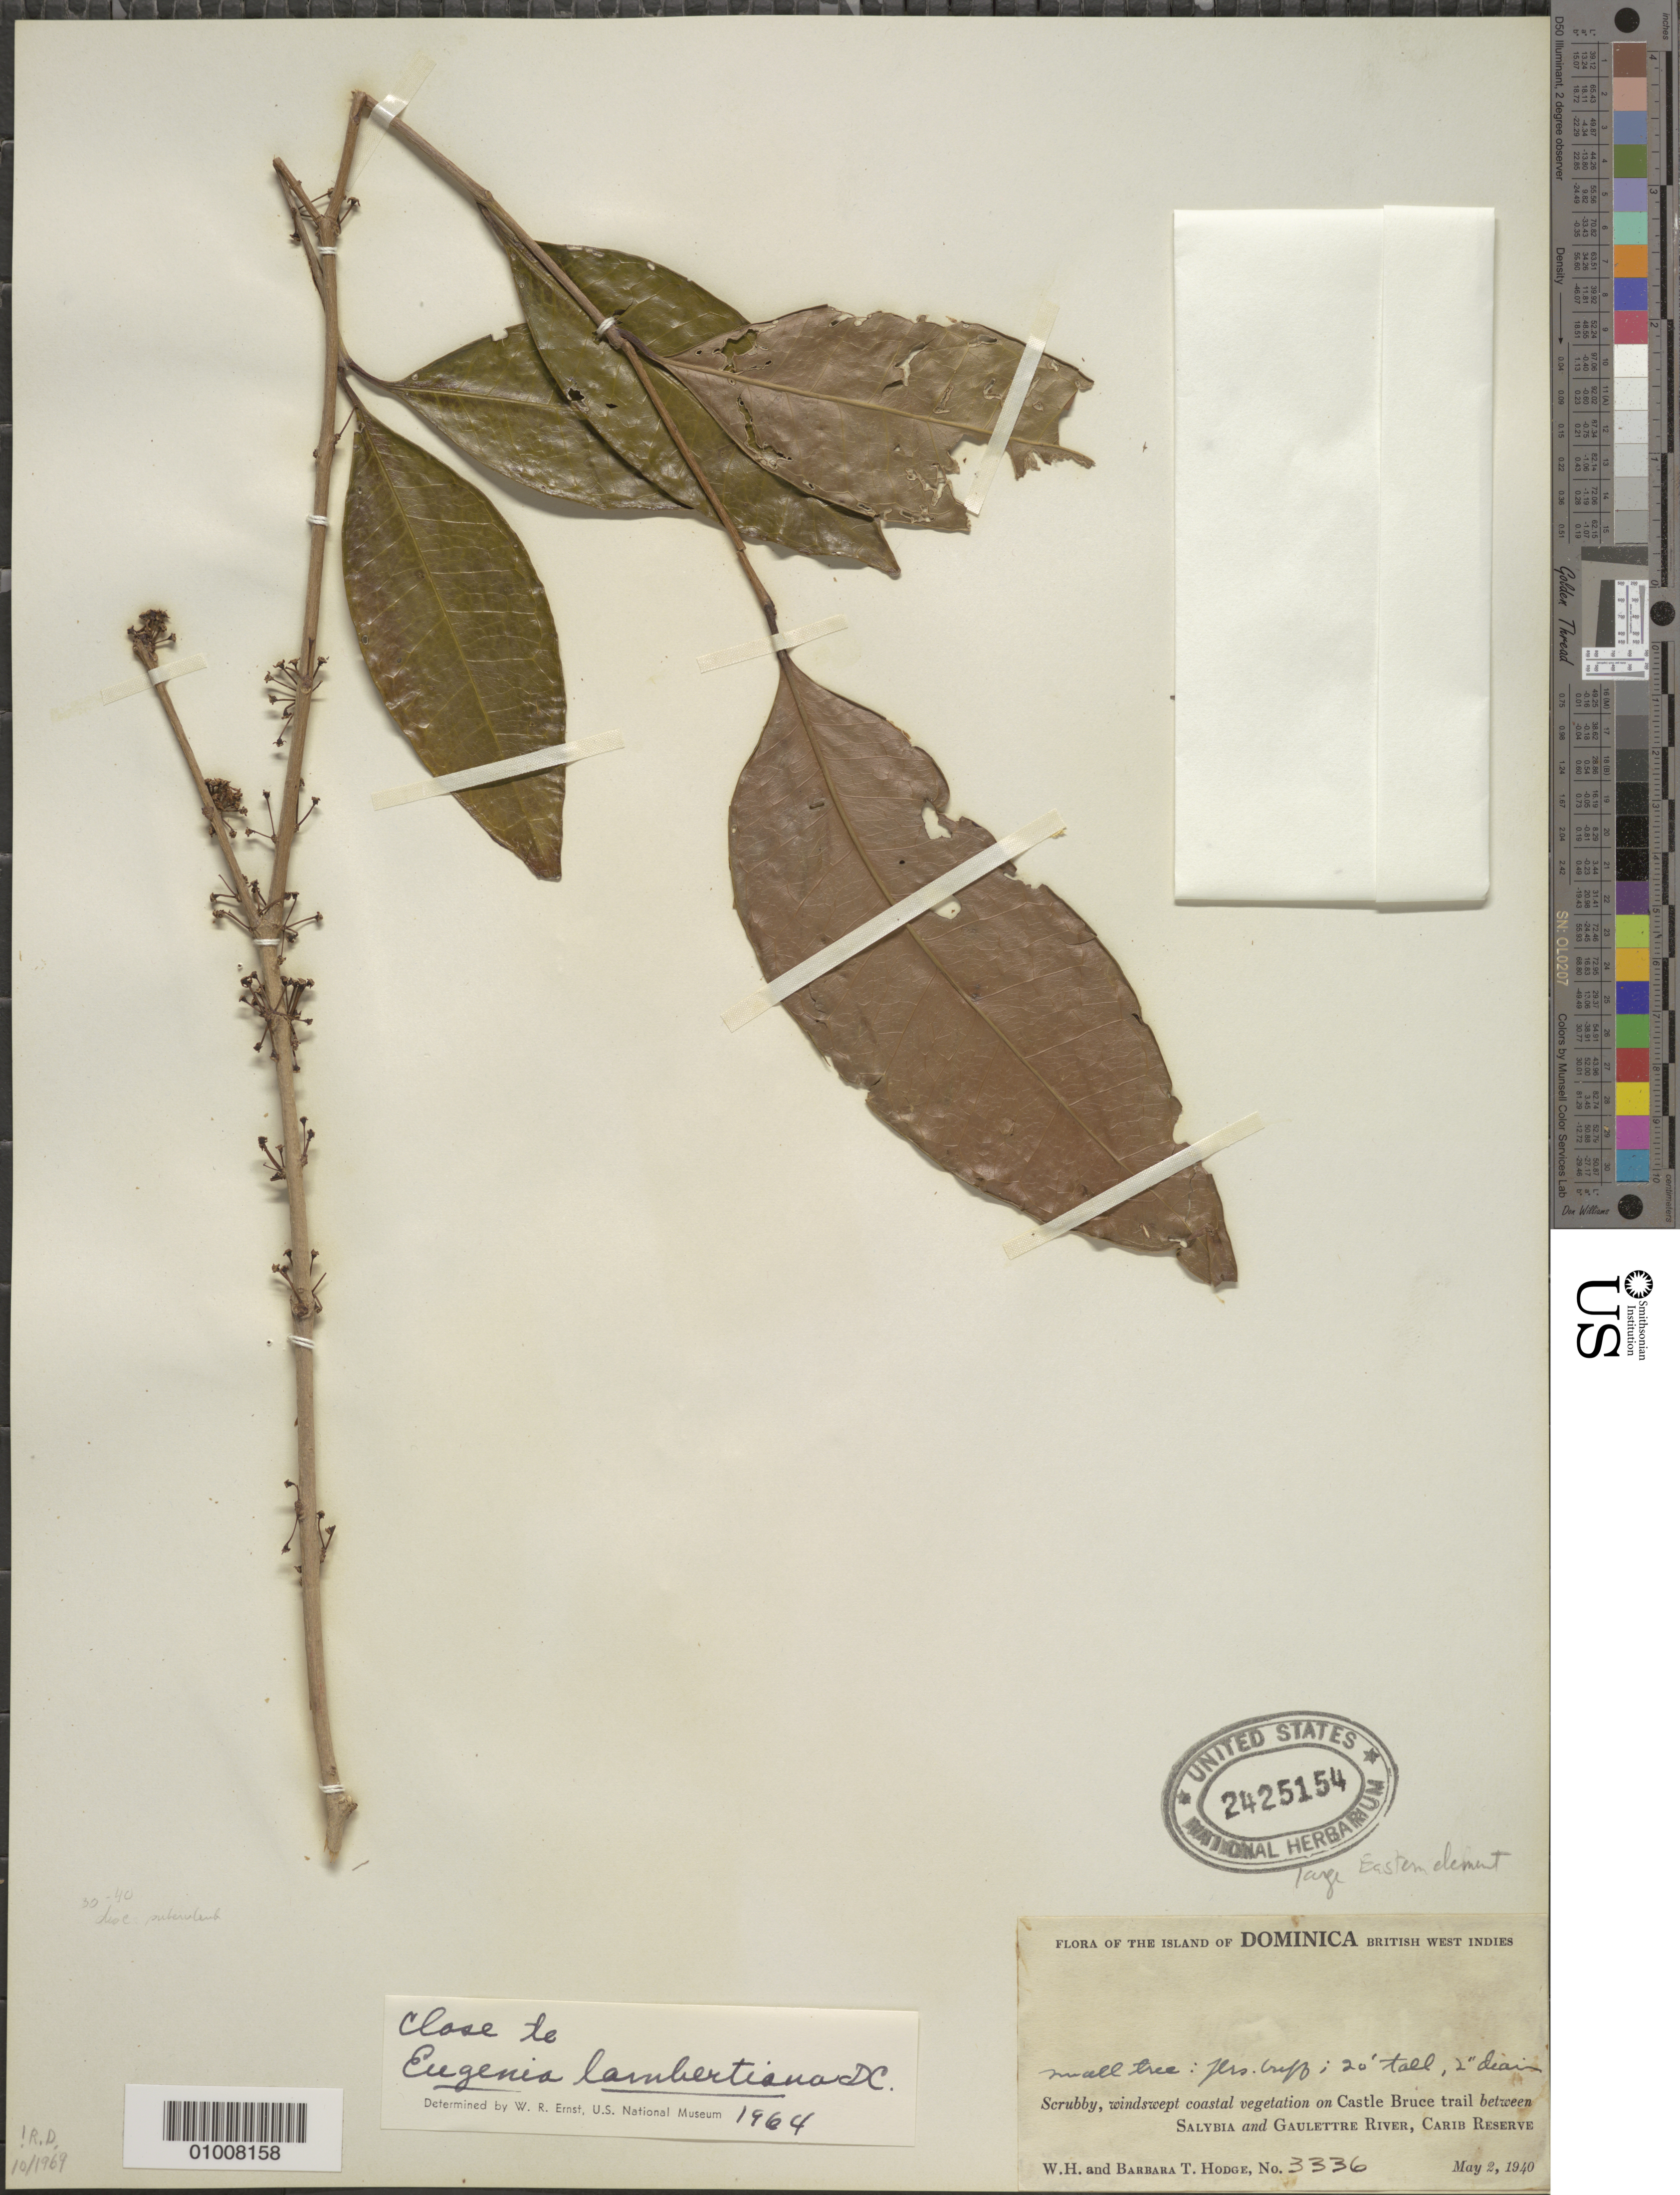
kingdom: Plantae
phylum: Tracheophyta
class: Magnoliopsida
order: Myrtales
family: Myrtaceae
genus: Eugenia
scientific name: Eugenia lambertiana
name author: DC.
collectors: W. Hodge & B. Hodge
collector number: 3336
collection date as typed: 02 May 1940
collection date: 1940-05-02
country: Dominica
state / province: St. David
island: Dominica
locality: Castle Bruce trail between Salybia and Gaulettre River, Carib Reserve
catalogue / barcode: US 2425154